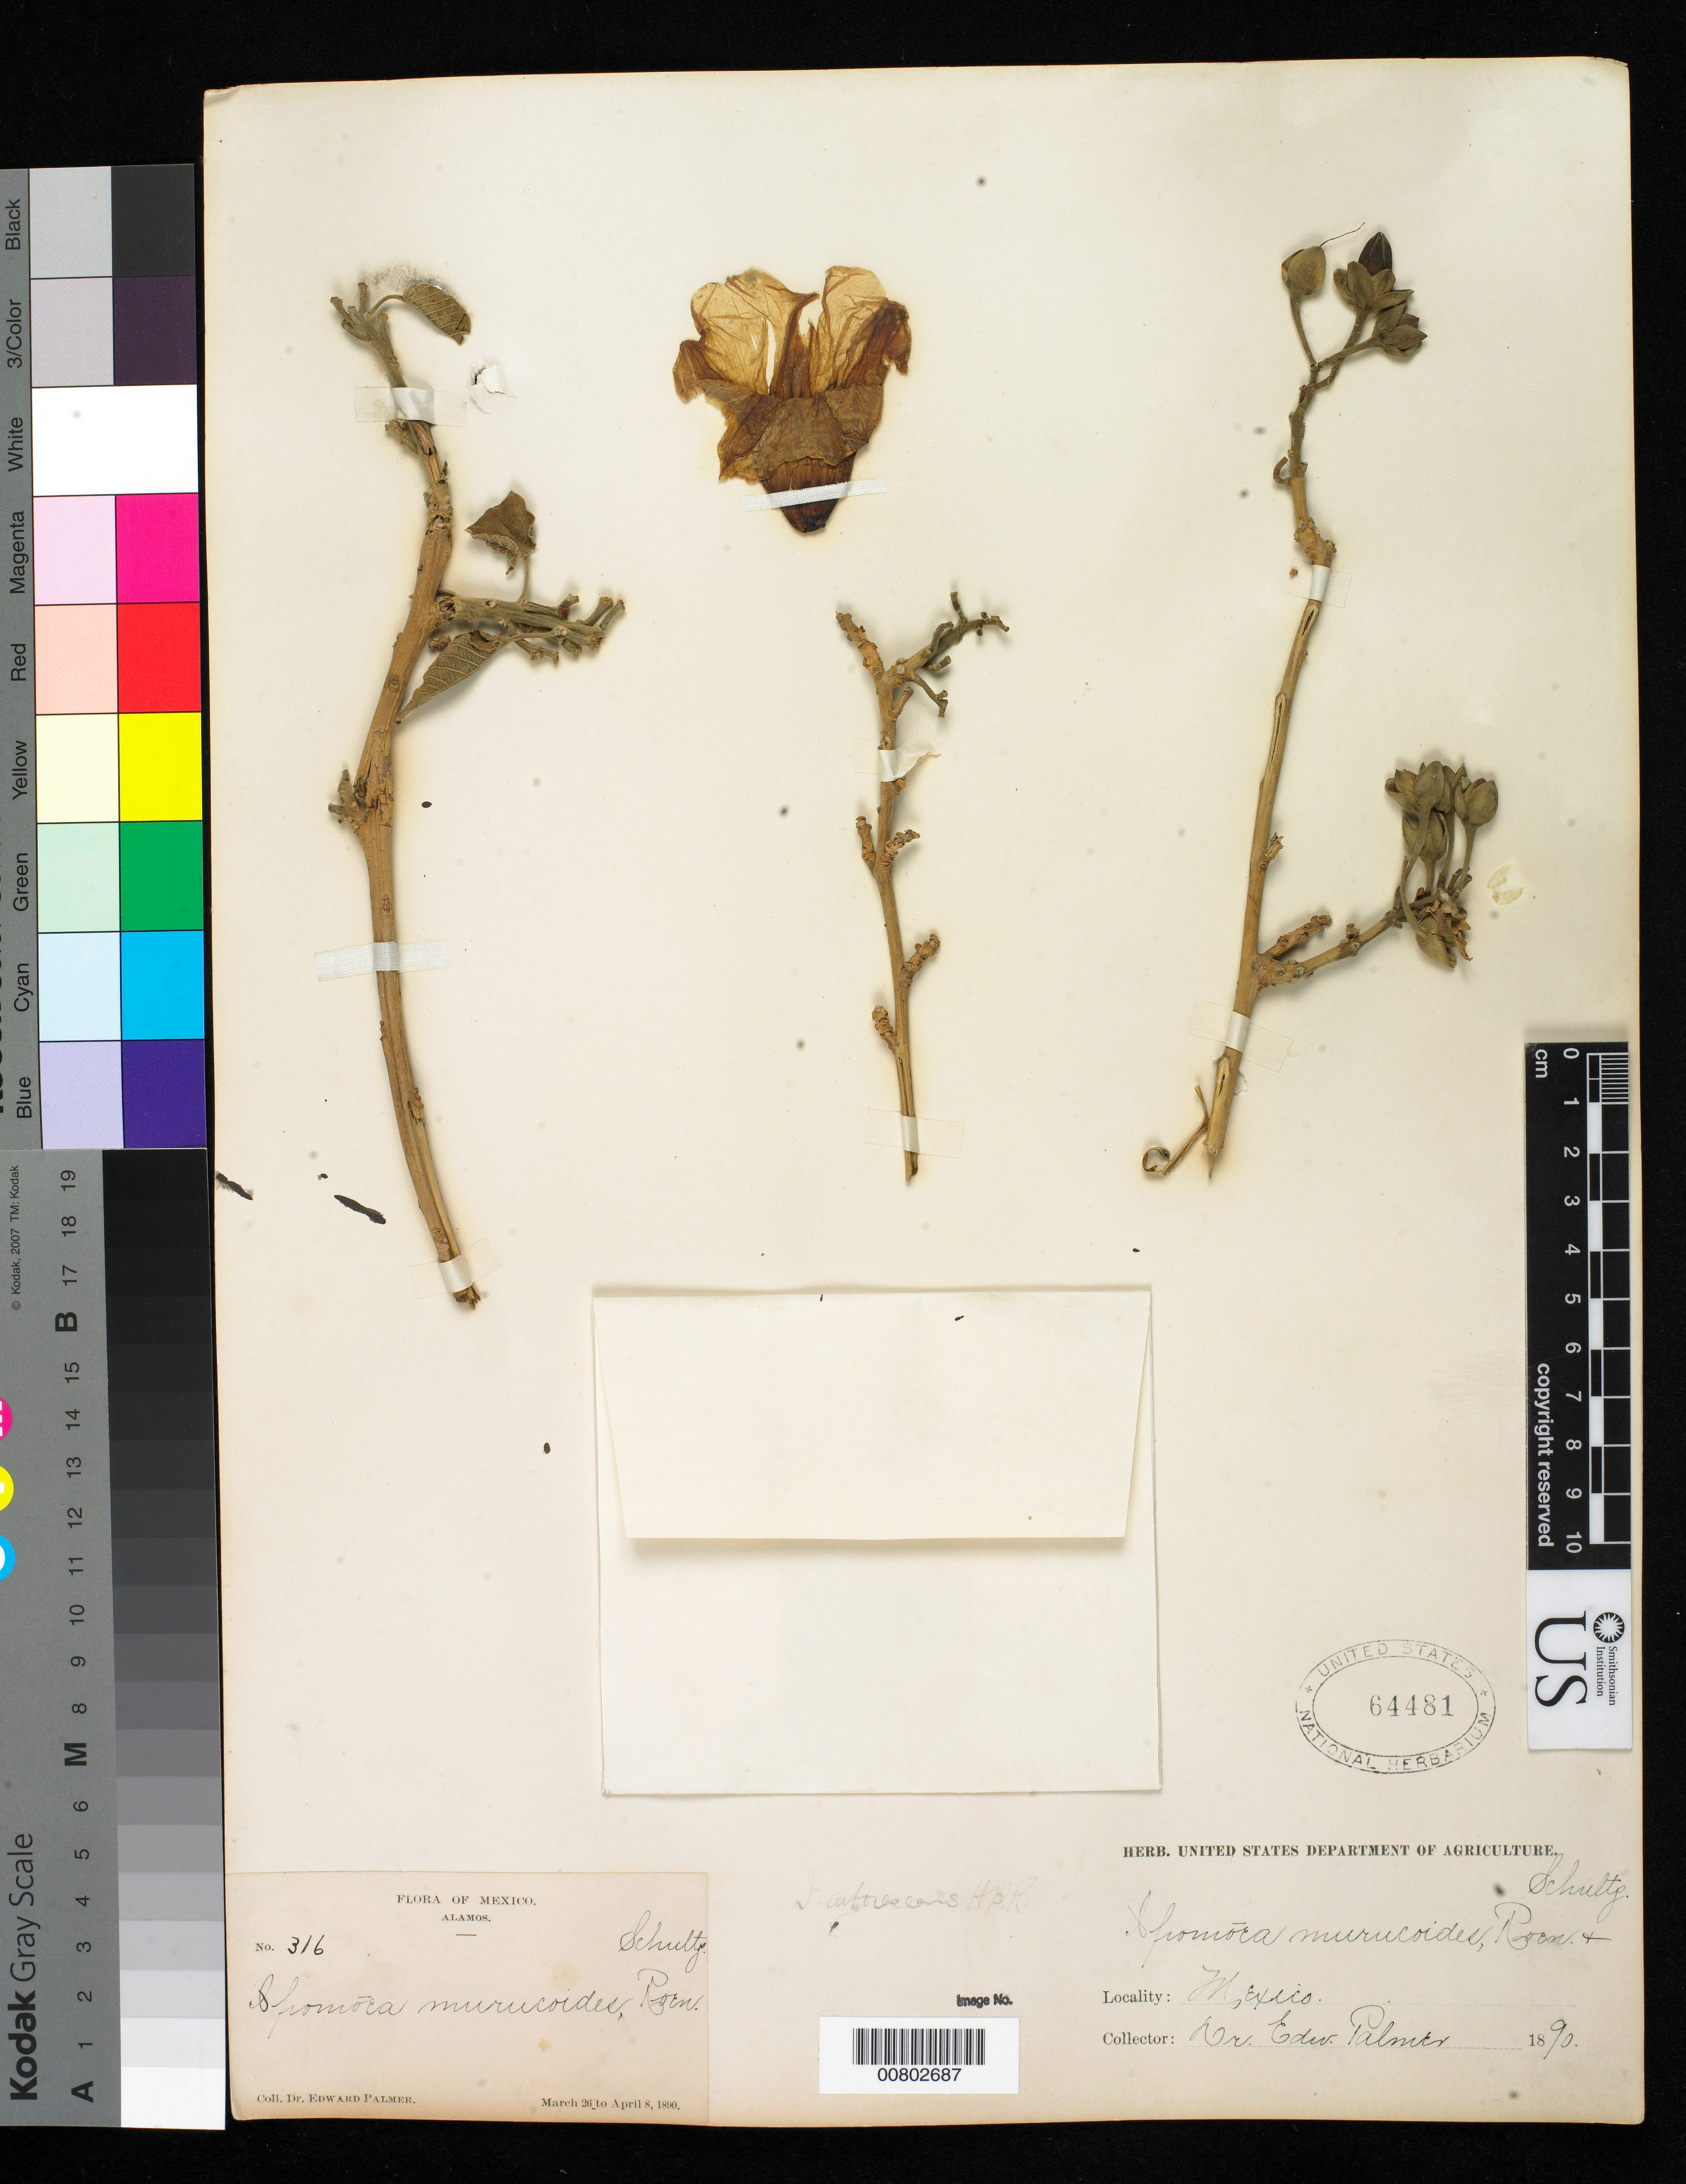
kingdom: Plantae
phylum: Tracheophyta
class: Magnoliopsida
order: Solanales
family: Convolvulaceae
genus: Ipomoea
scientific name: Ipomoea murucoides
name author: Roem. & Schult.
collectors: E. Palmer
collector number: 316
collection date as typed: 26 Mar 1890 to 08 Apr 1890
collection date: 1890-03-26/1890-04-08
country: Mexico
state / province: Sonora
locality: Alamos, Sonora.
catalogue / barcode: US 64481